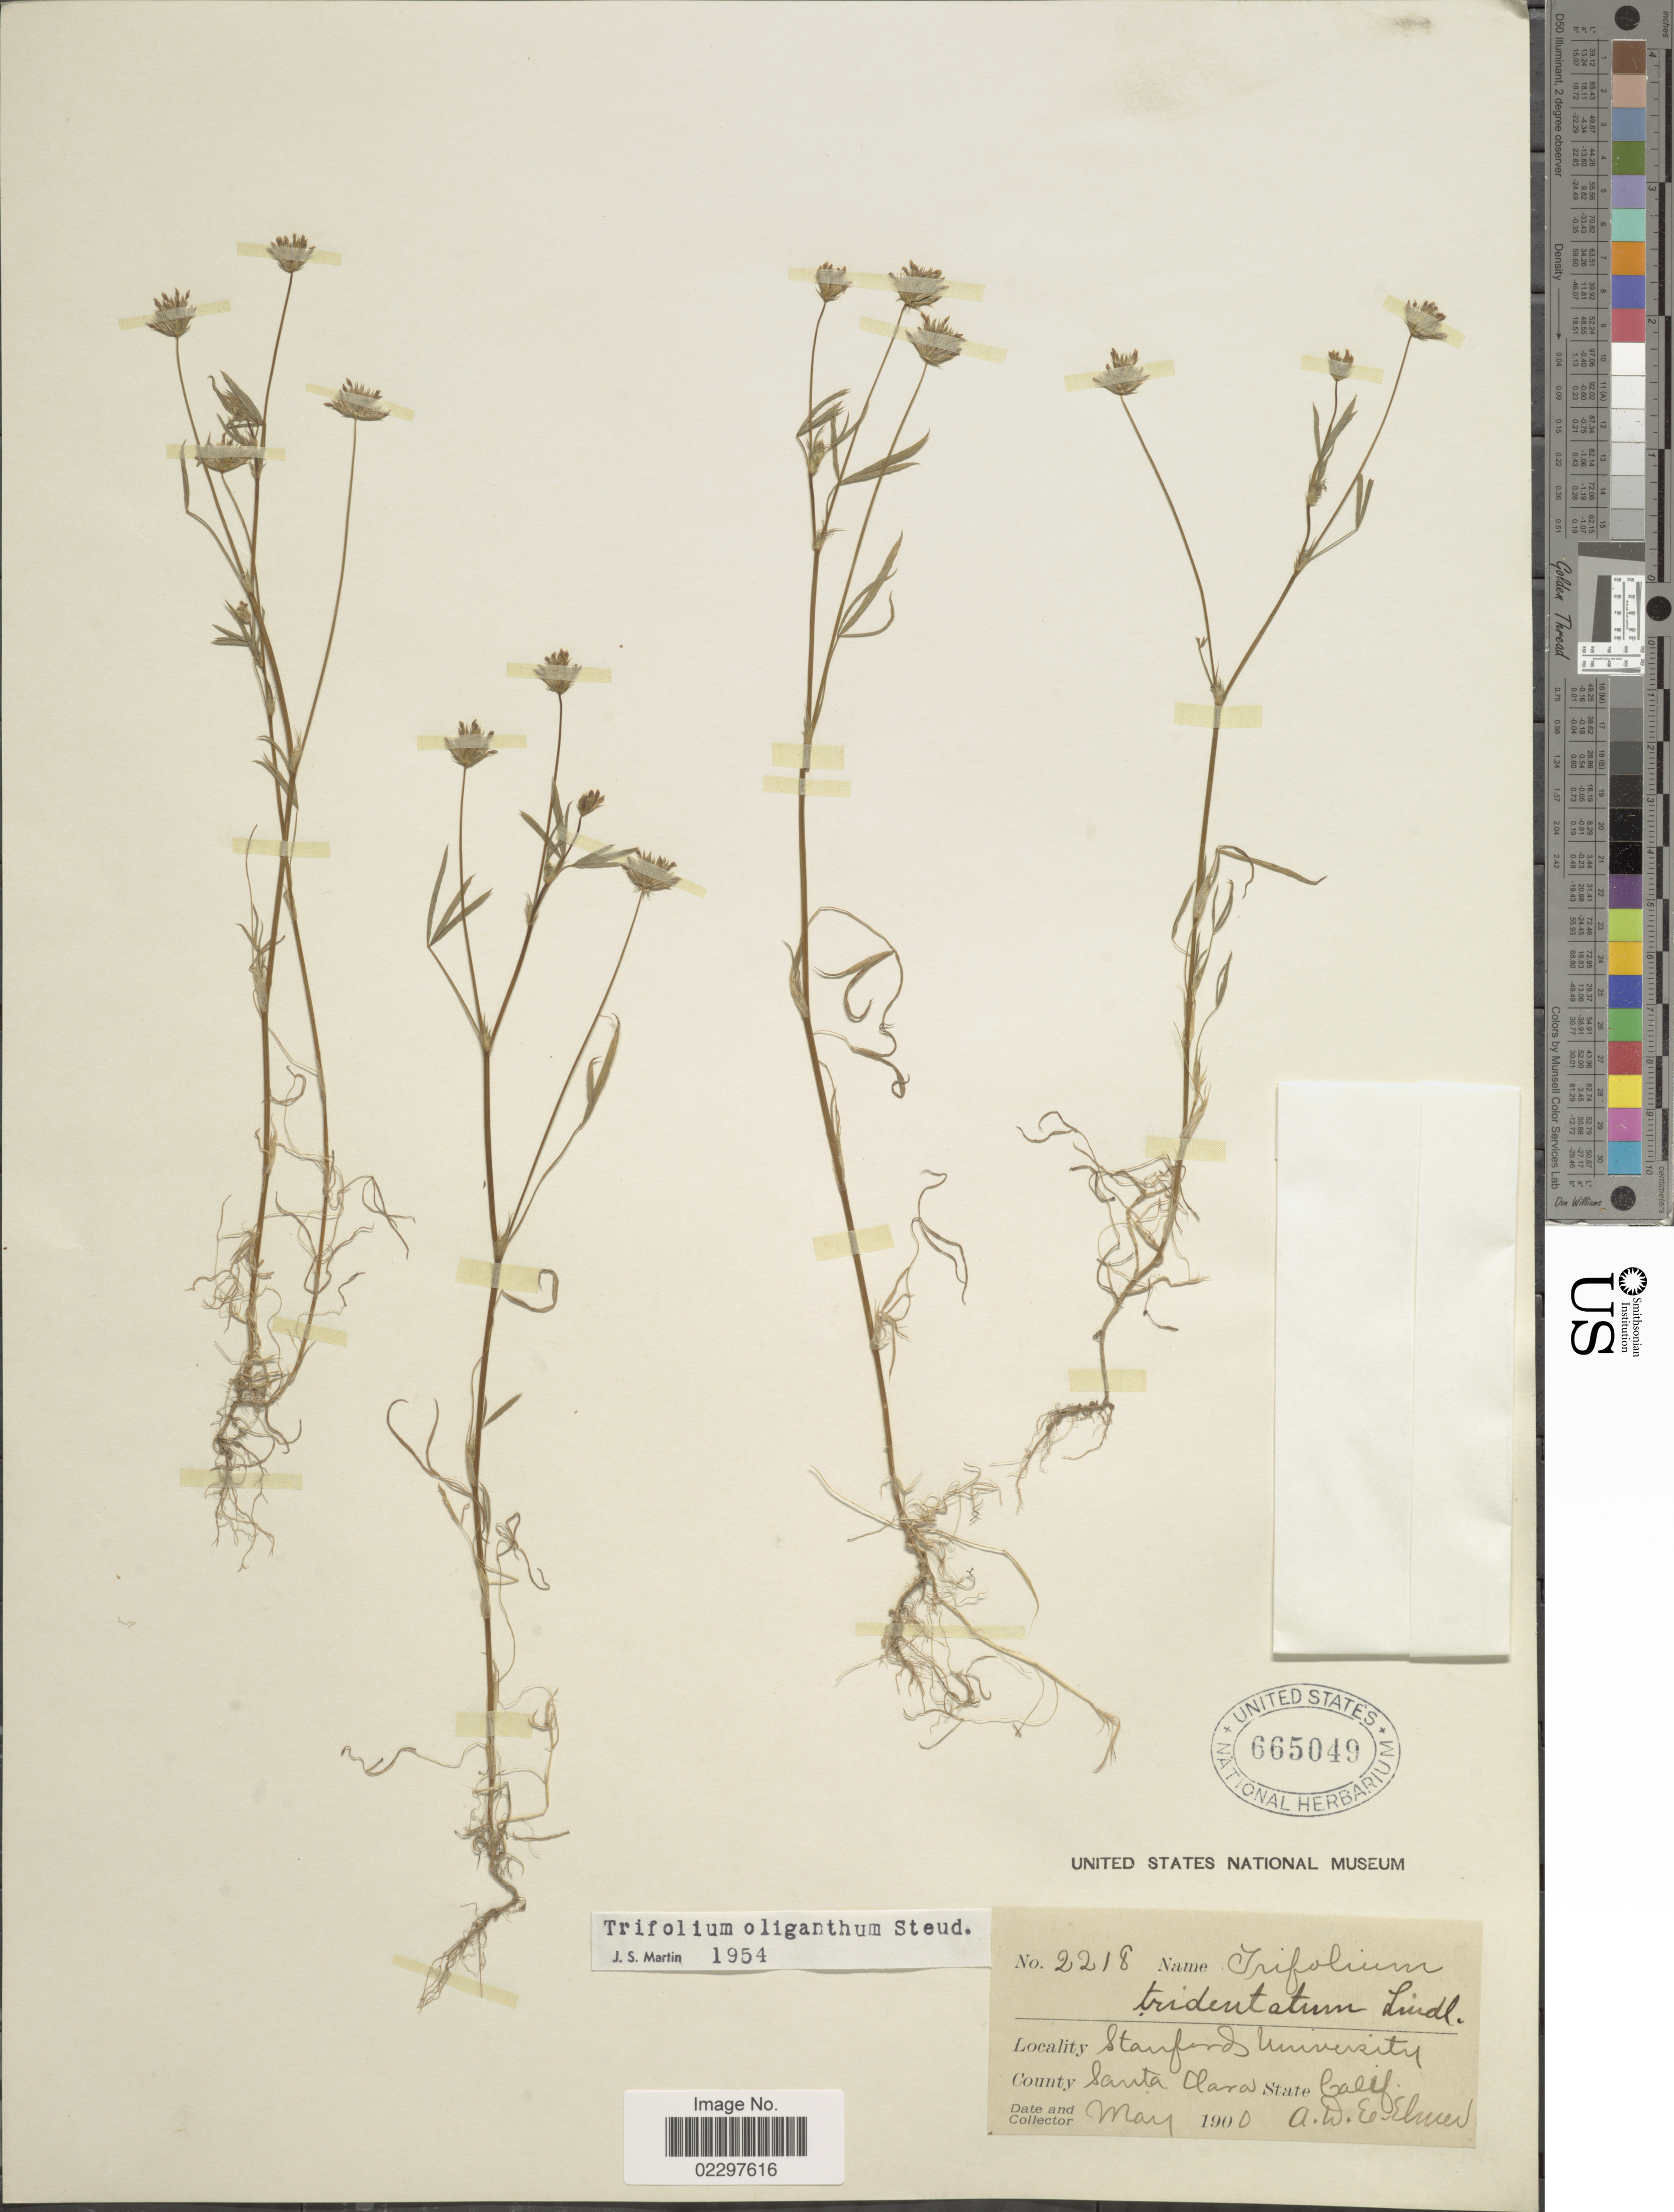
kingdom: Plantae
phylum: Tracheophyta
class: Magnoliopsida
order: Fabales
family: Fabaceae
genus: Trifolium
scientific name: Trifolium oliganthum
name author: Steud.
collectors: A. D. E. Elmer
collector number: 2218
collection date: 1900-05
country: United States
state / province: California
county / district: Santa Clara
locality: Stanfords University. County Santa Clara.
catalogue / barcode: US 665049